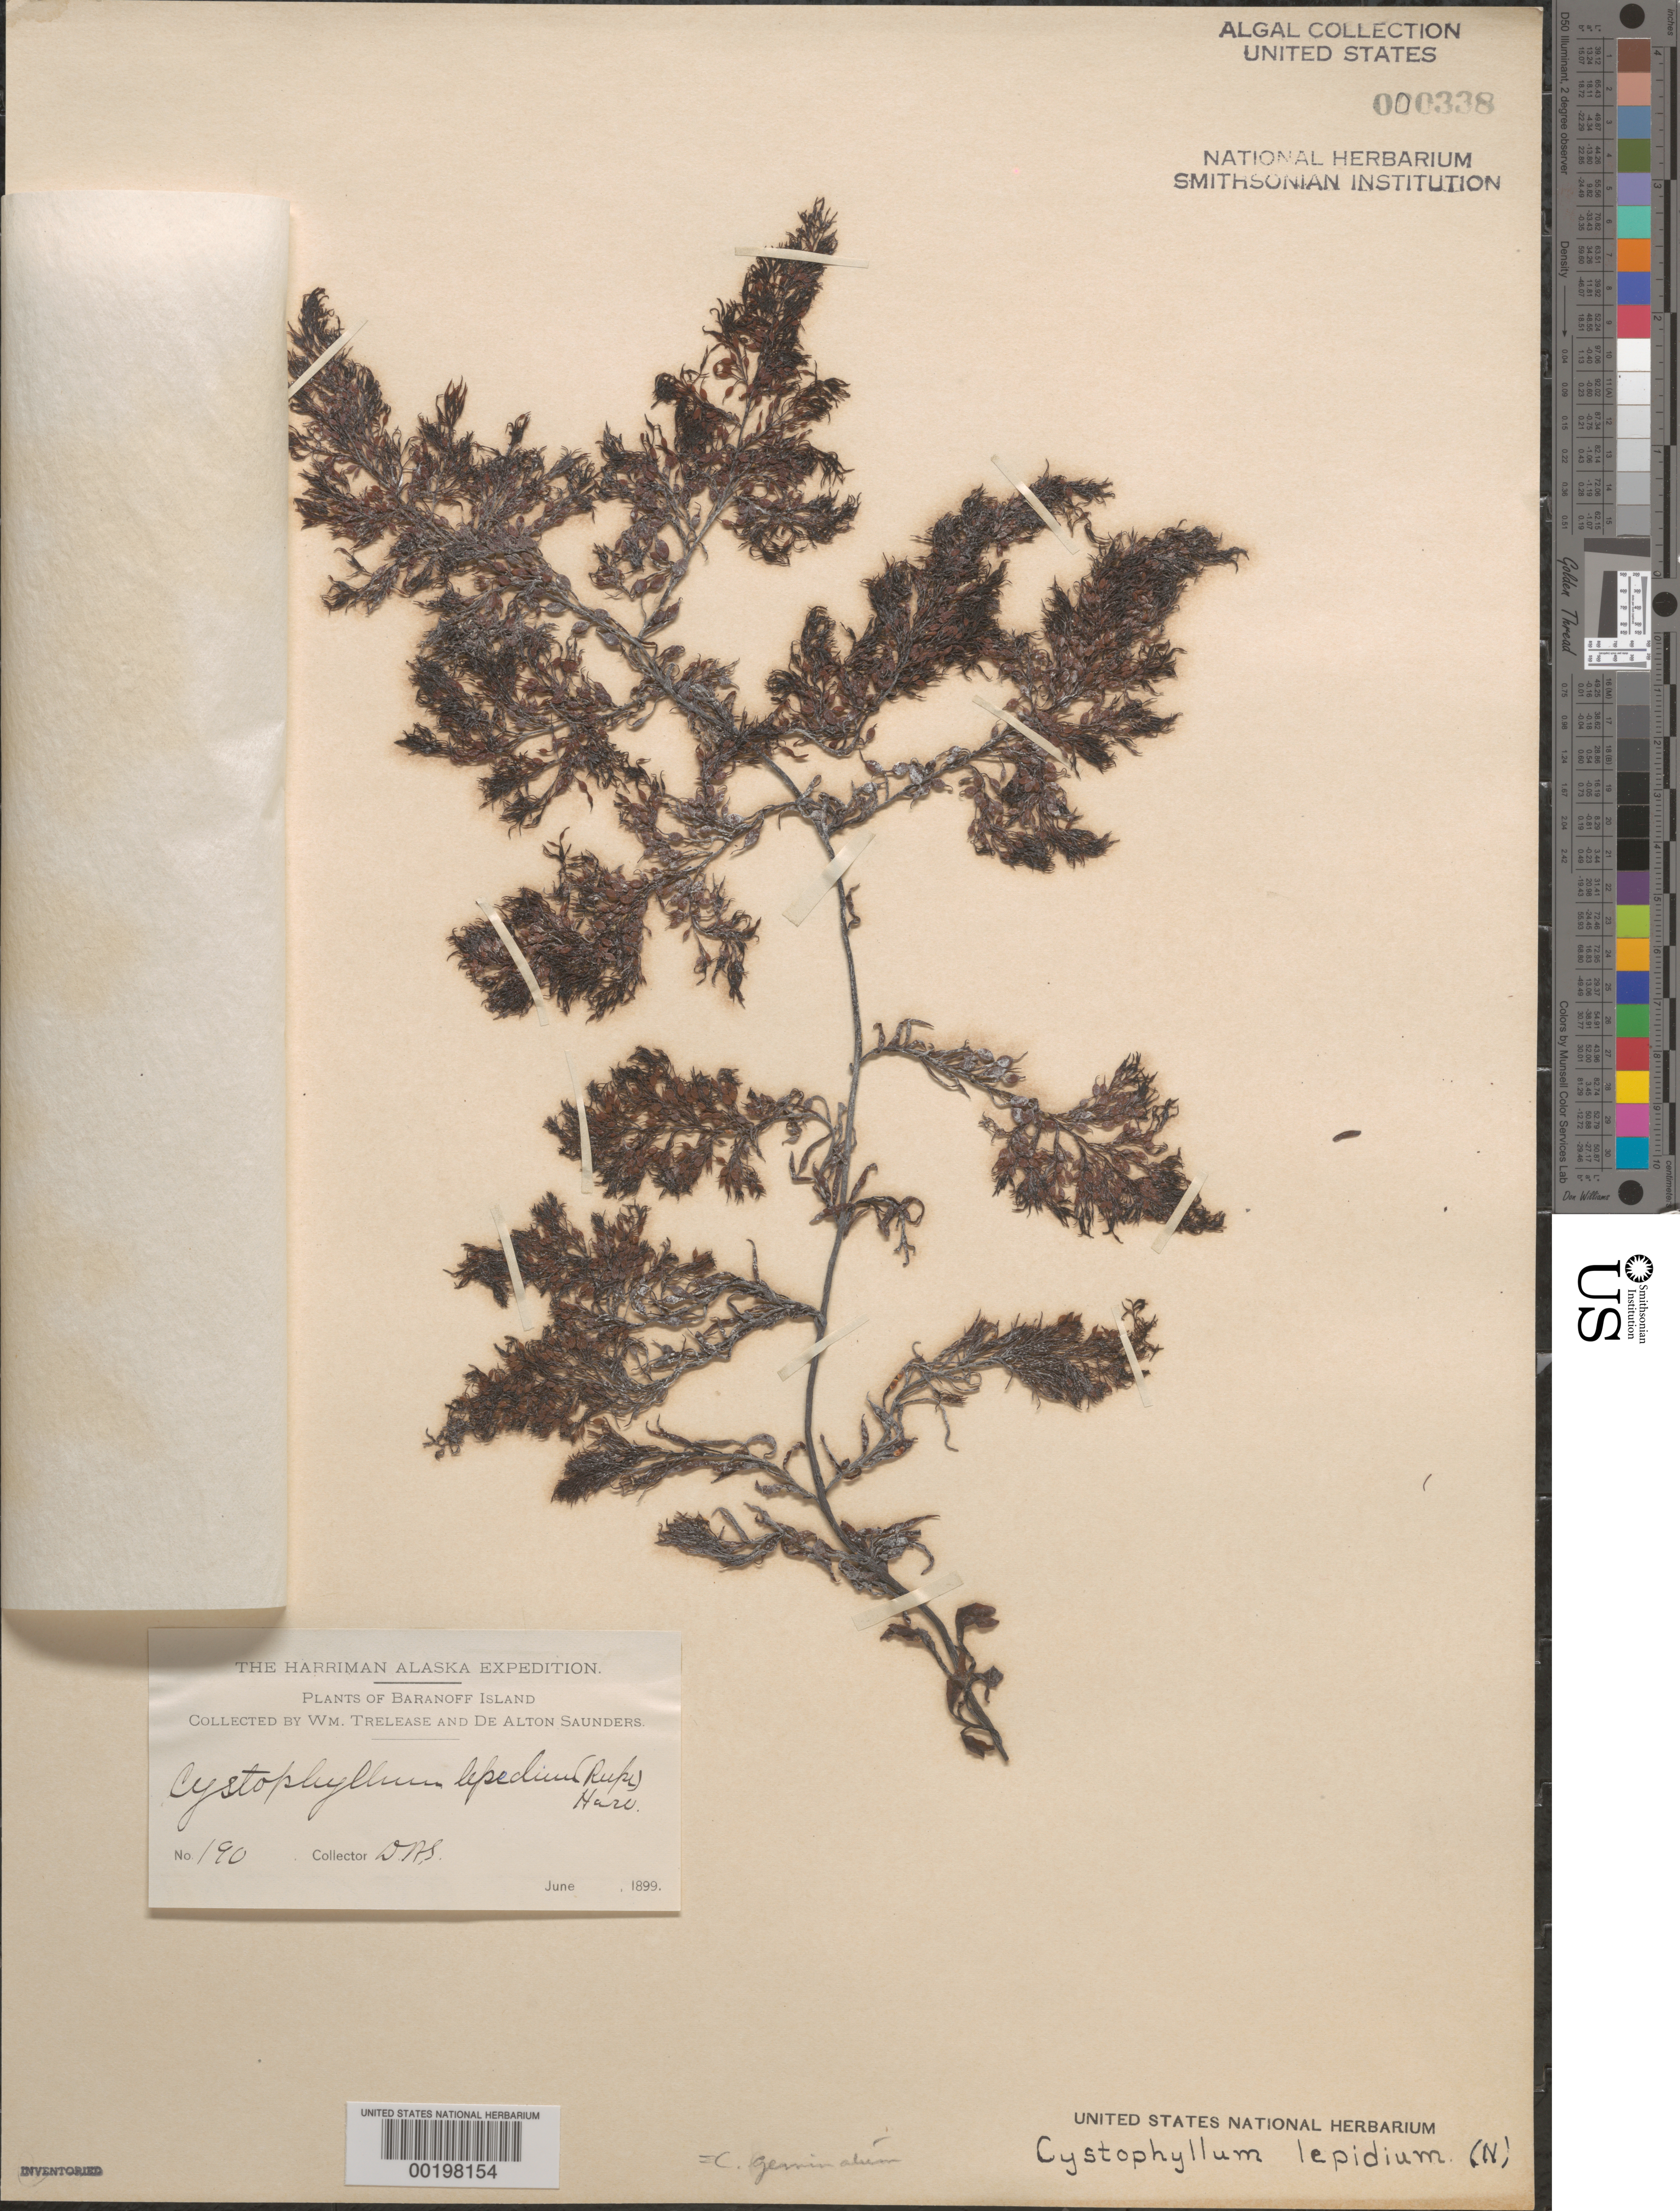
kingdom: Chromista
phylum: Ochrophyta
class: Phaeophyceae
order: Fucales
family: Sargassaceae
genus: Stephanocystis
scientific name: Stephanocystis geminata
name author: (C. Agardh) Draisma et al.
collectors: D. Saunders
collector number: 190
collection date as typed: Jun 1899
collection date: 1899-06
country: United States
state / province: Alaska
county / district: Sitka Division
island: Baranof Island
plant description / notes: Harriman Alaska Expedition, 1899, as Cystophyllum lepidium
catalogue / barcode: US 338